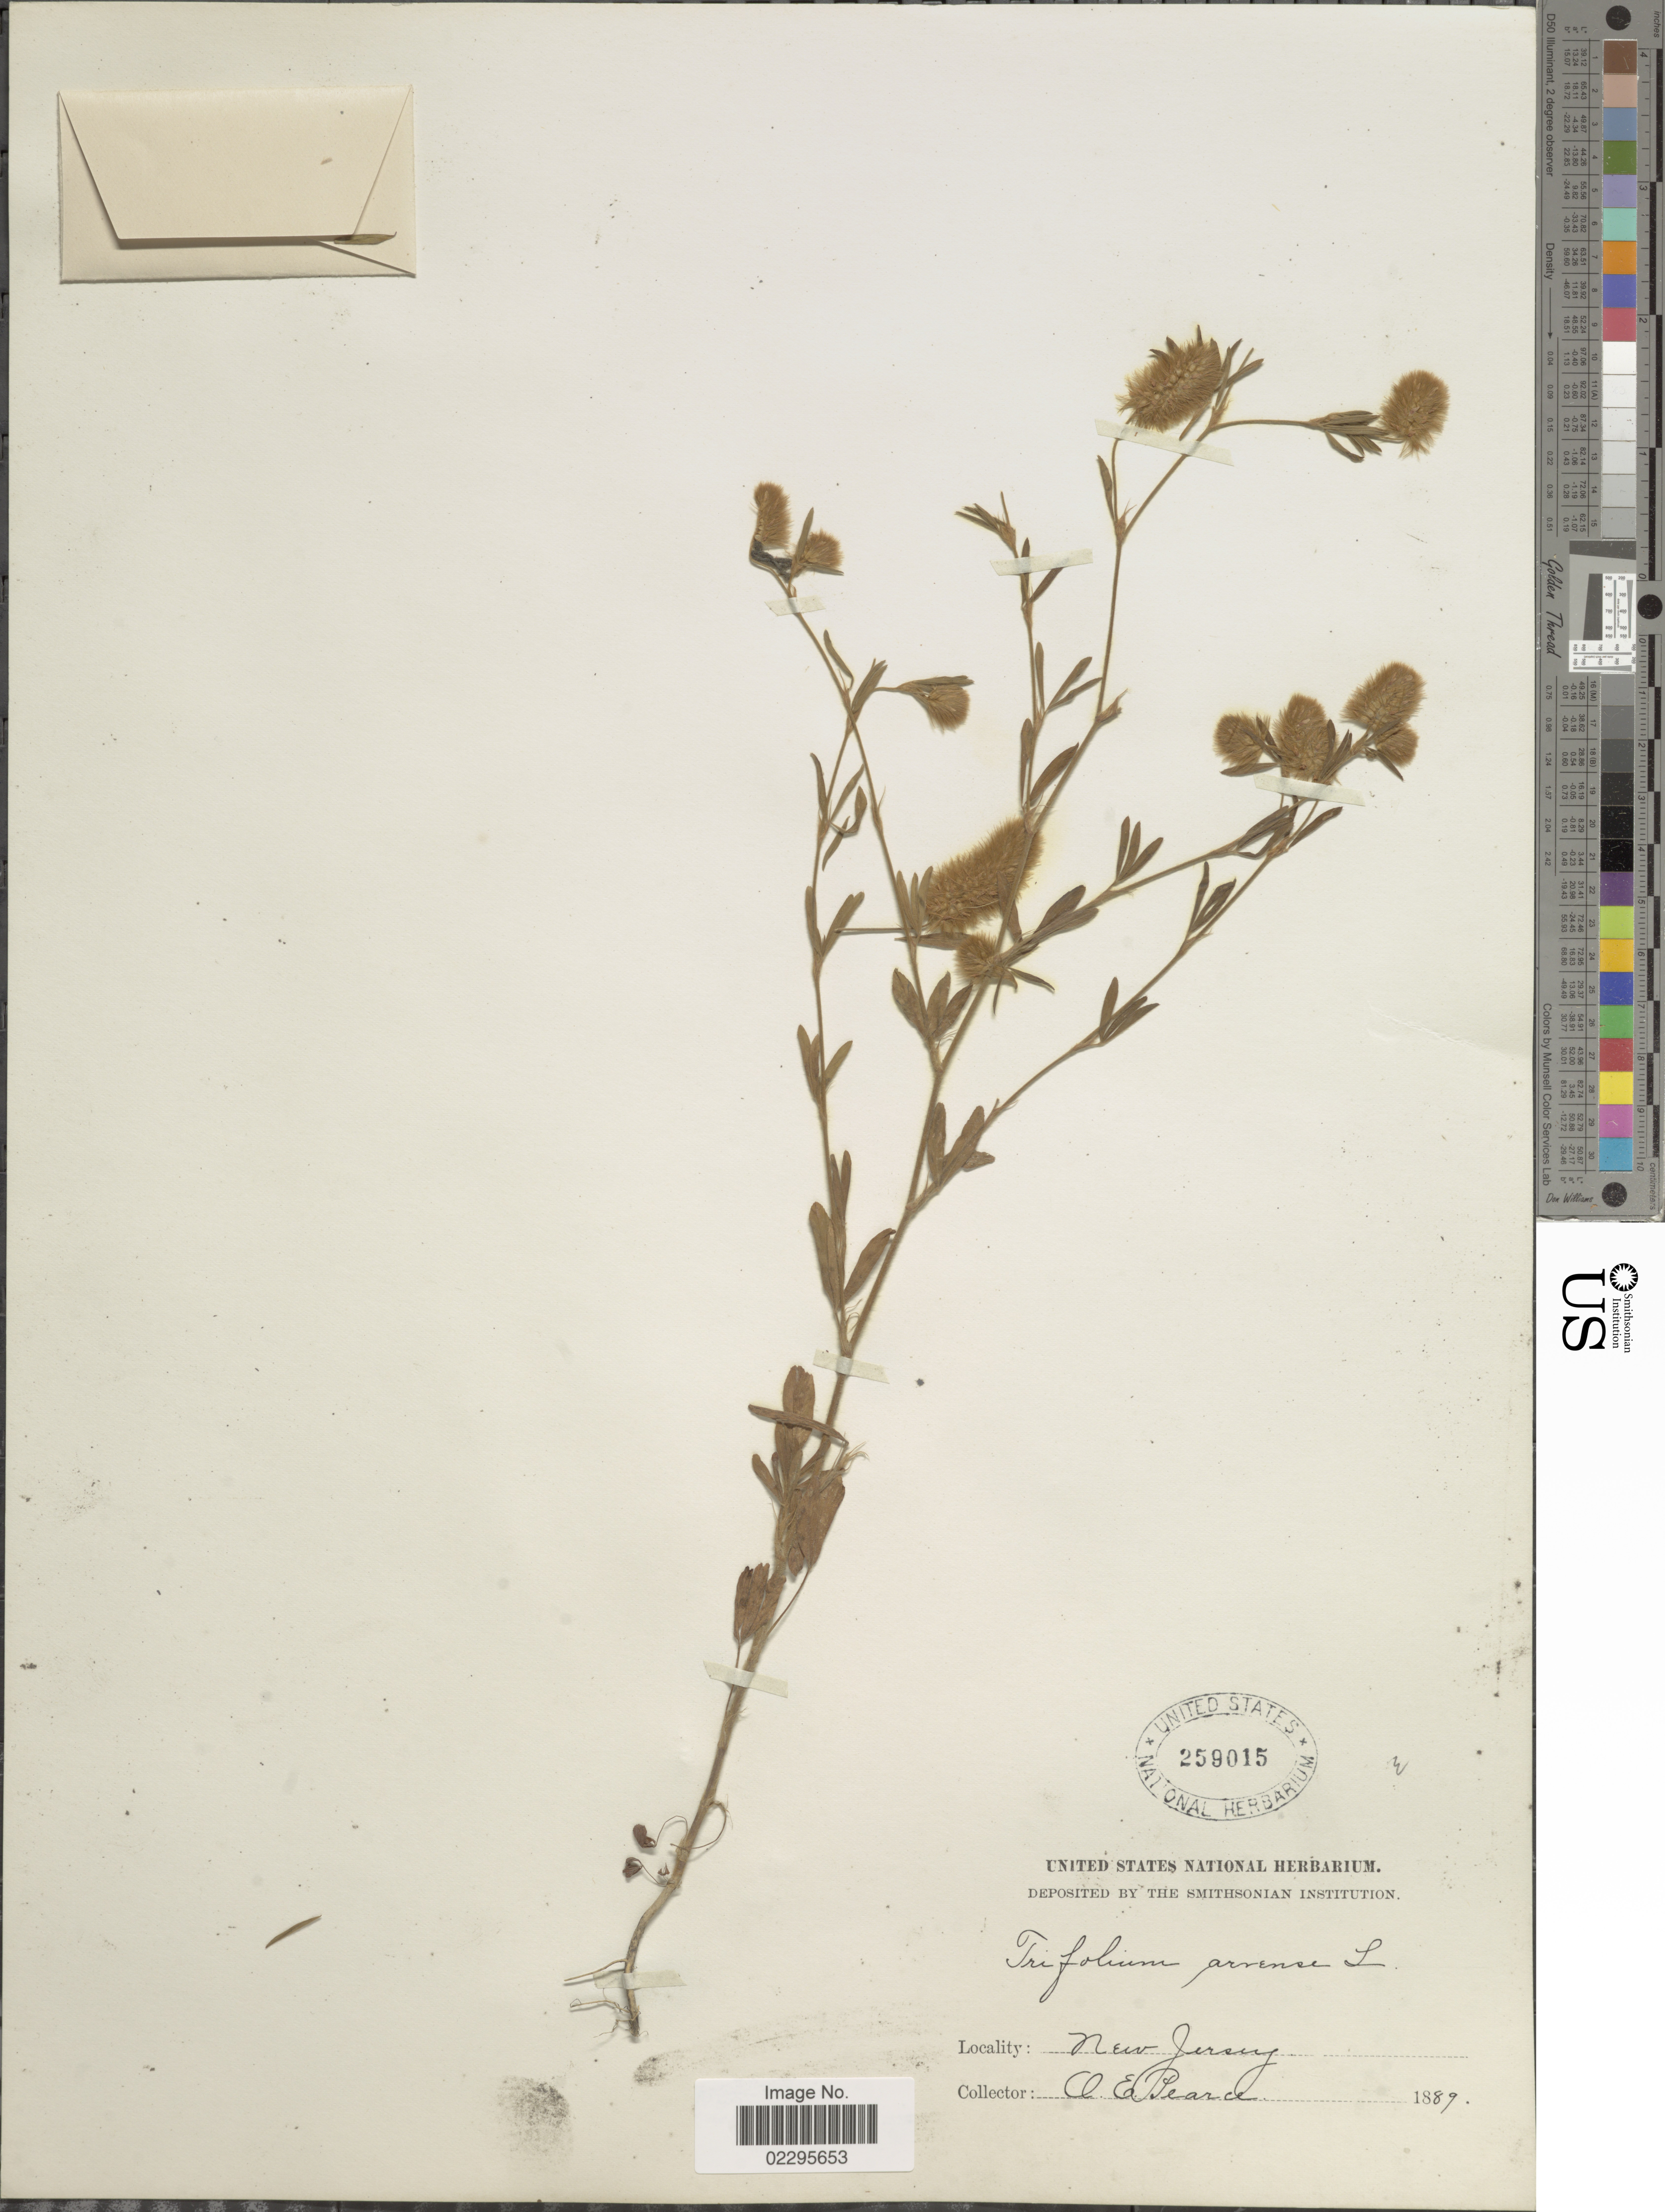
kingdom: Plantae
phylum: Tracheophyta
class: Magnoliopsida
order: Fabales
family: Fabaceae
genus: Trifolium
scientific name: Trifolium arvense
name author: L.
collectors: O. E. Pearce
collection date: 1889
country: United States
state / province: New Jersey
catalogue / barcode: US 2590145